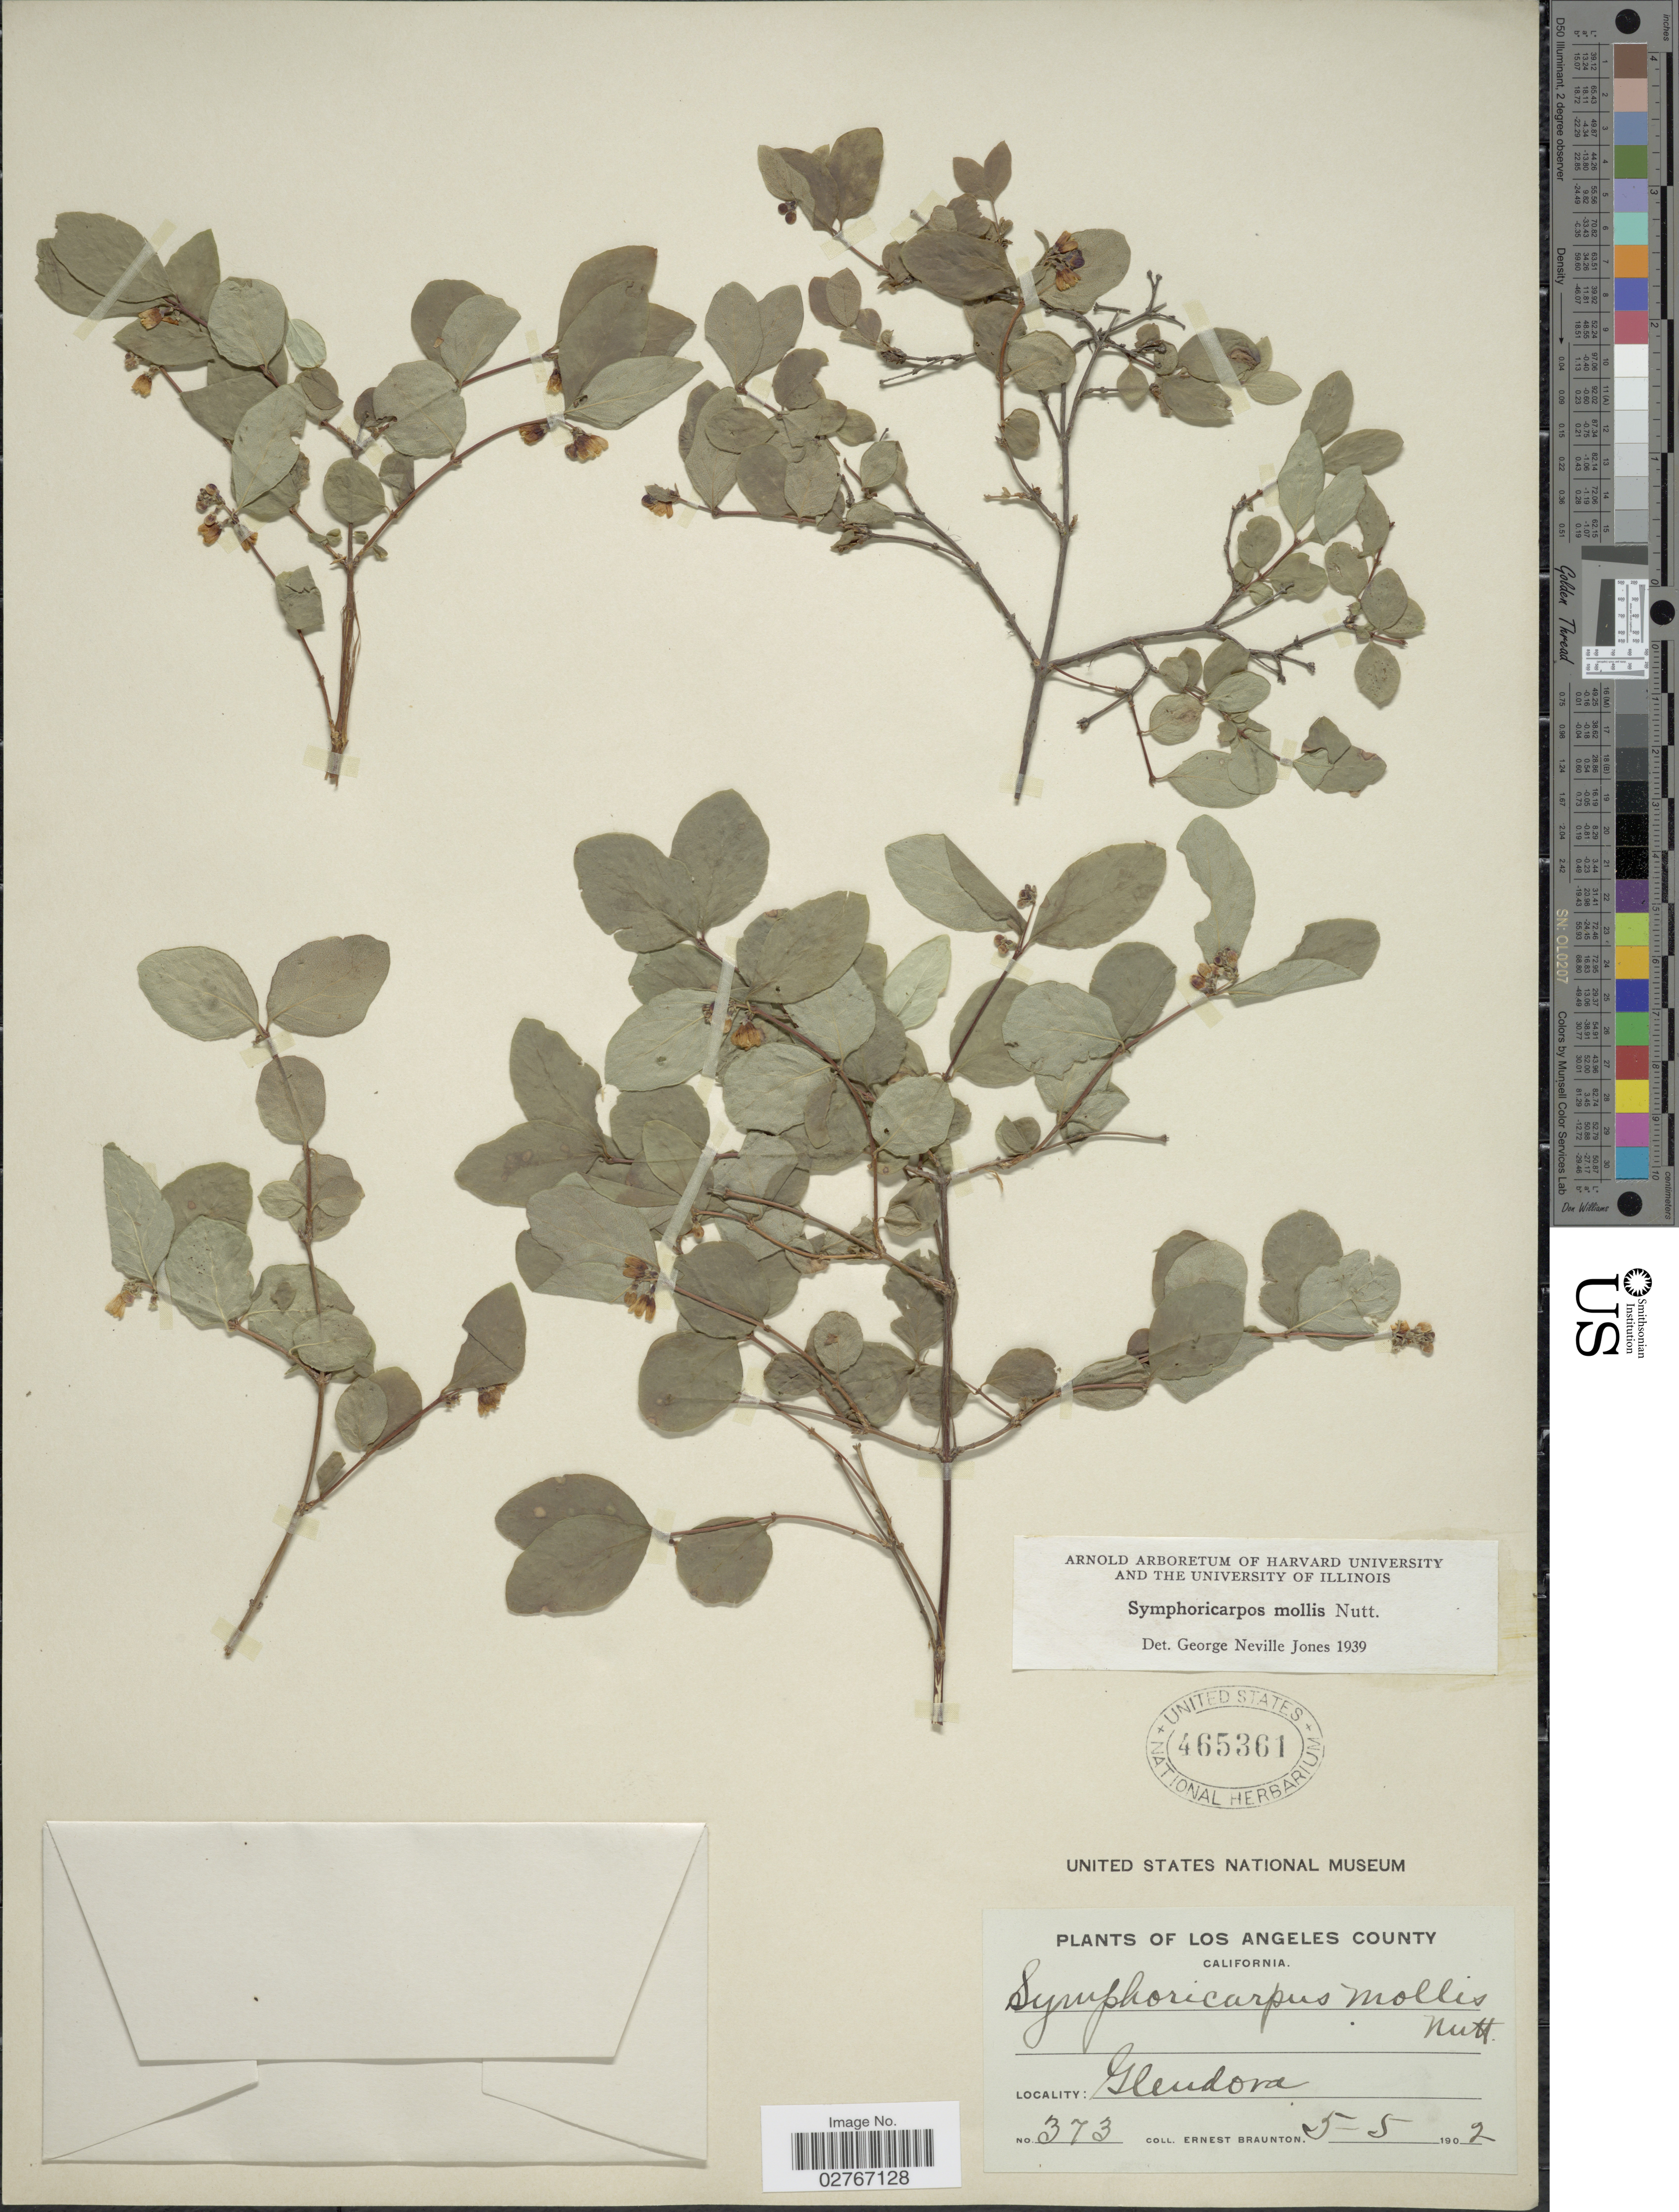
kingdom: Plantae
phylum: Tracheophyta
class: Magnoliopsida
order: Dipsacales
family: Caprifoliaceae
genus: Symphoricarpos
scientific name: Symphoricarpos mollis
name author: Nutt.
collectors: E. Braunton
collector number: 373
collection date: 1907-05-05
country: United States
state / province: California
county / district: Los Angeles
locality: Los Angeles County, Glendora.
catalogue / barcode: US 465361